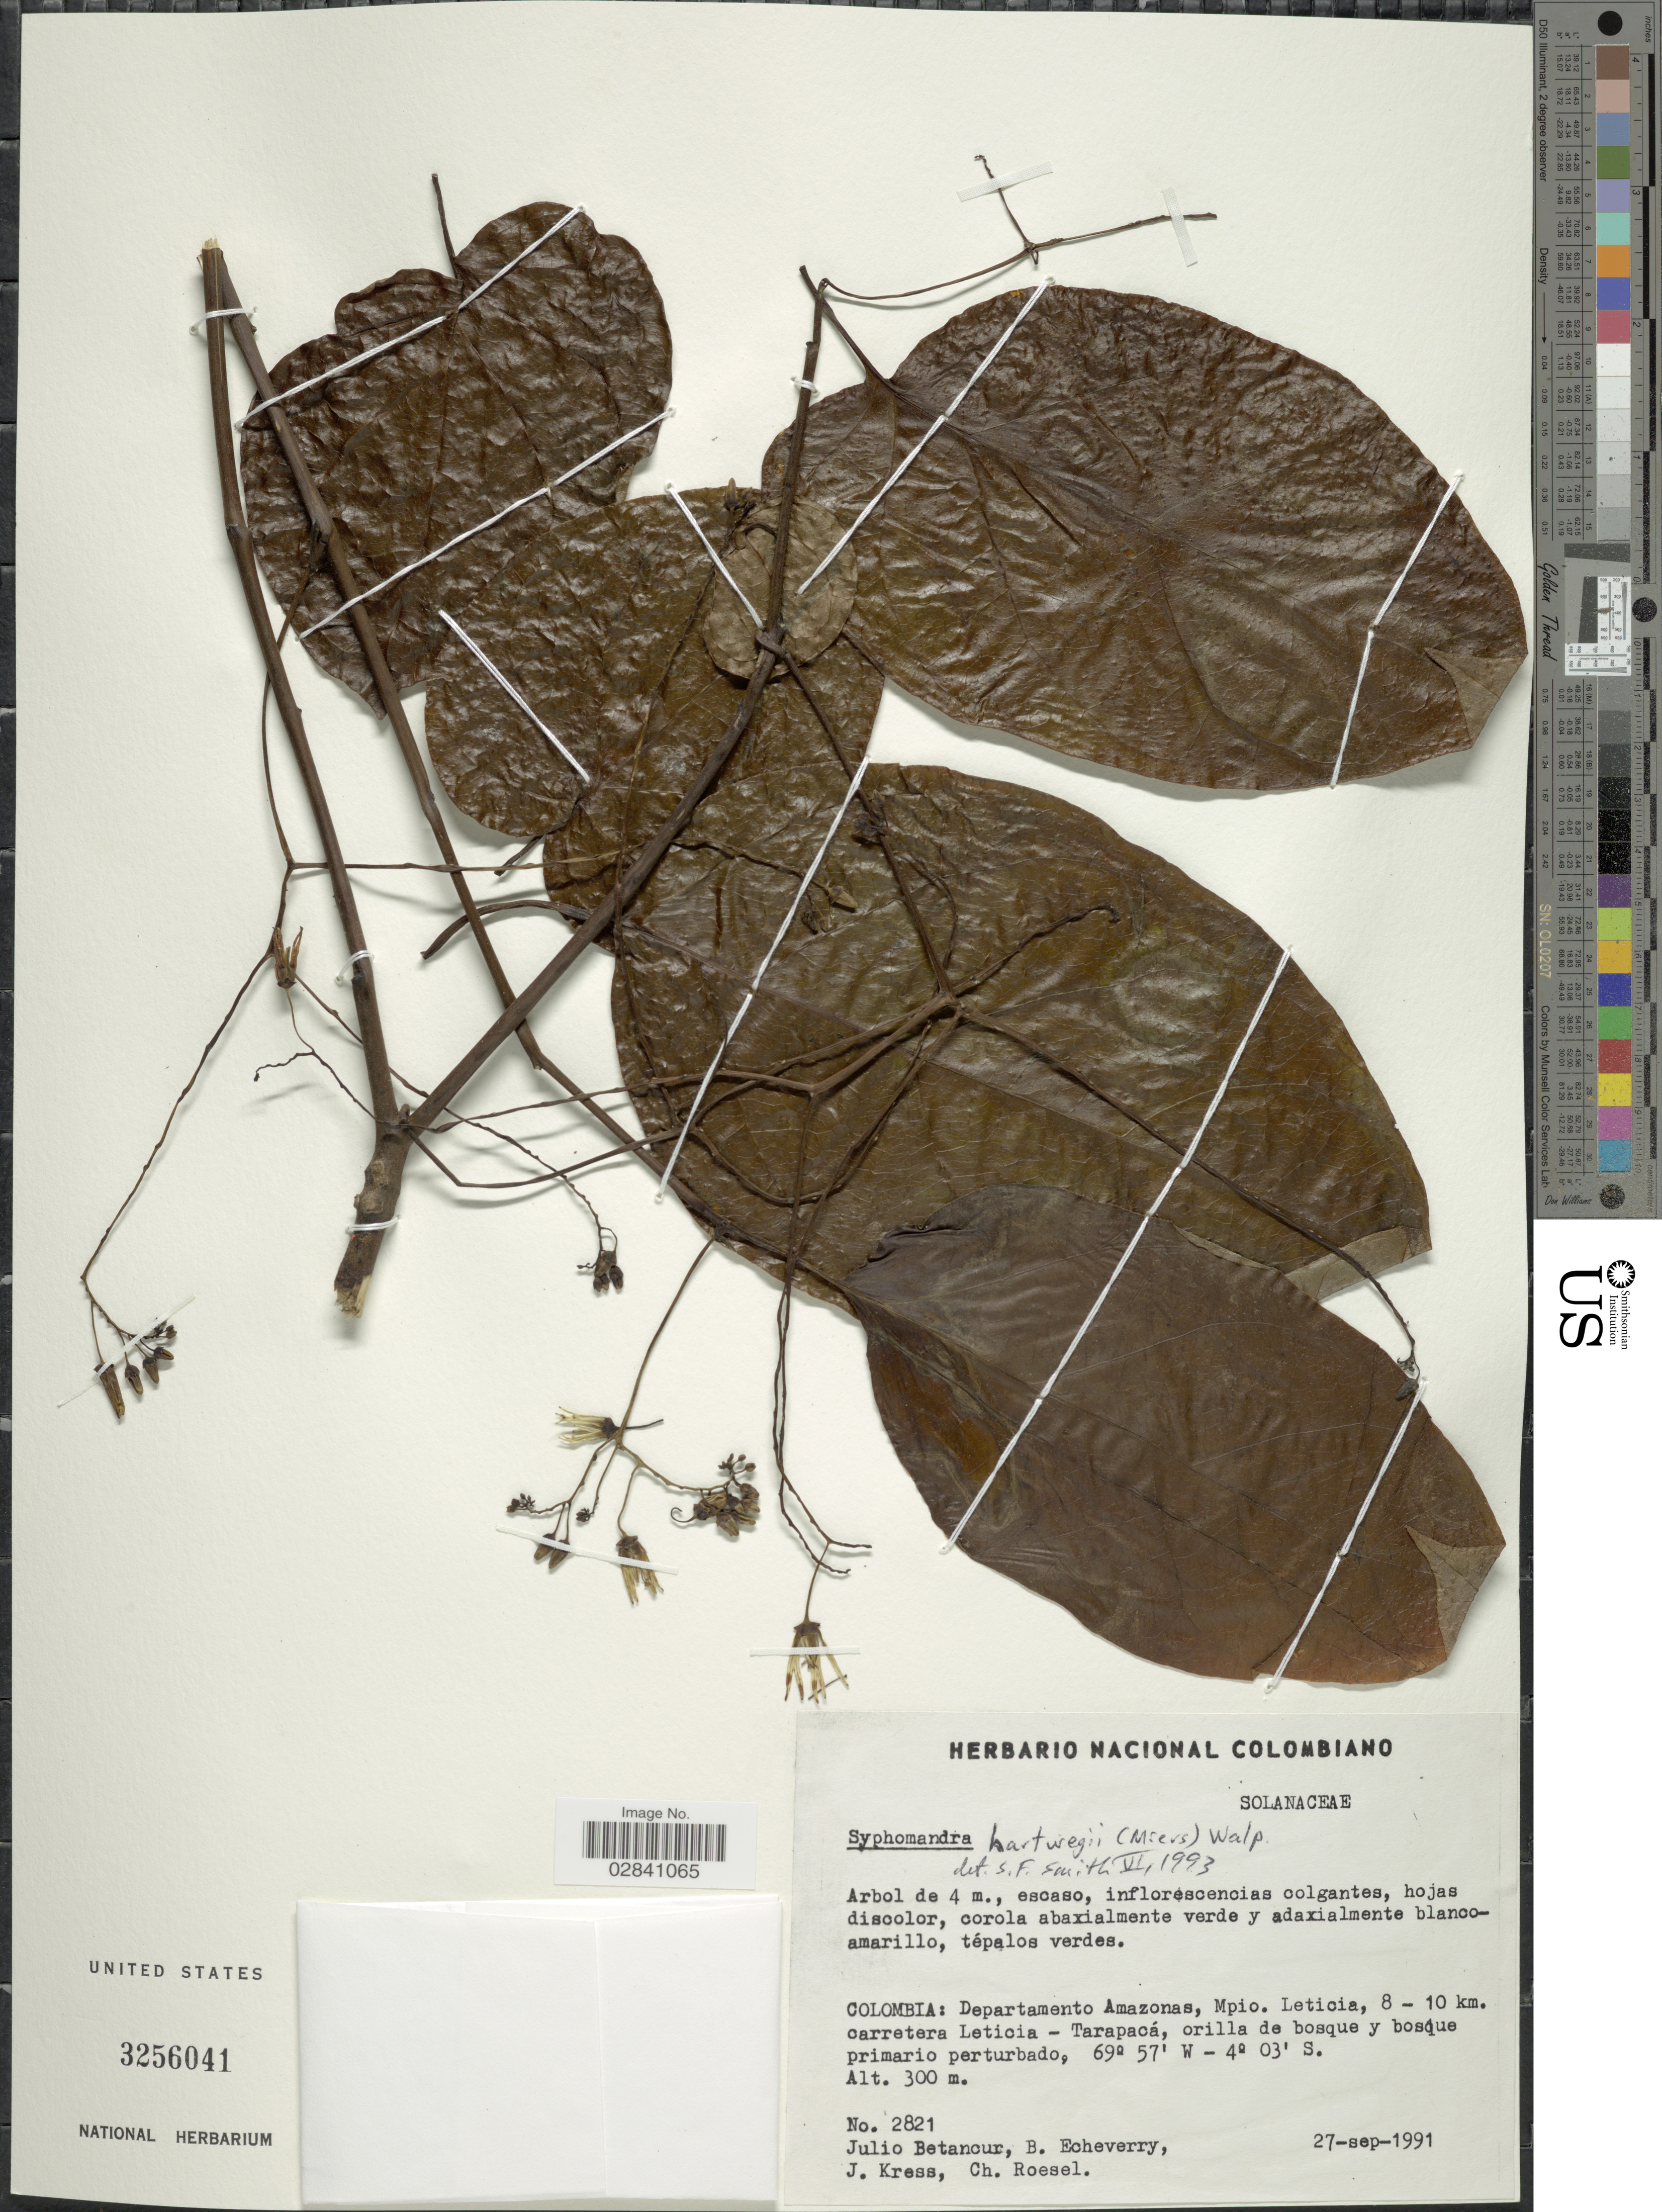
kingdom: Plantae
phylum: Tracheophyta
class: Magnoliopsida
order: Solanales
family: Solanaceae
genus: Cyphomandra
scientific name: Cyphomandra hartwegii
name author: (Miers) Sendtn. ex Walp.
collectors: J. Betancur, B. Echeverry, J. Kress & C. S. Roesel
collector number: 2821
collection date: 1991-09-27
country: Colombia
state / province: Amazônas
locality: Departamento Amazonas, Mpio. Leticia, 8 - 10 km. carretera Leticia - Tarapacá, orilla de bosque y primario perturbado.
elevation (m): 300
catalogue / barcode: US 3256041